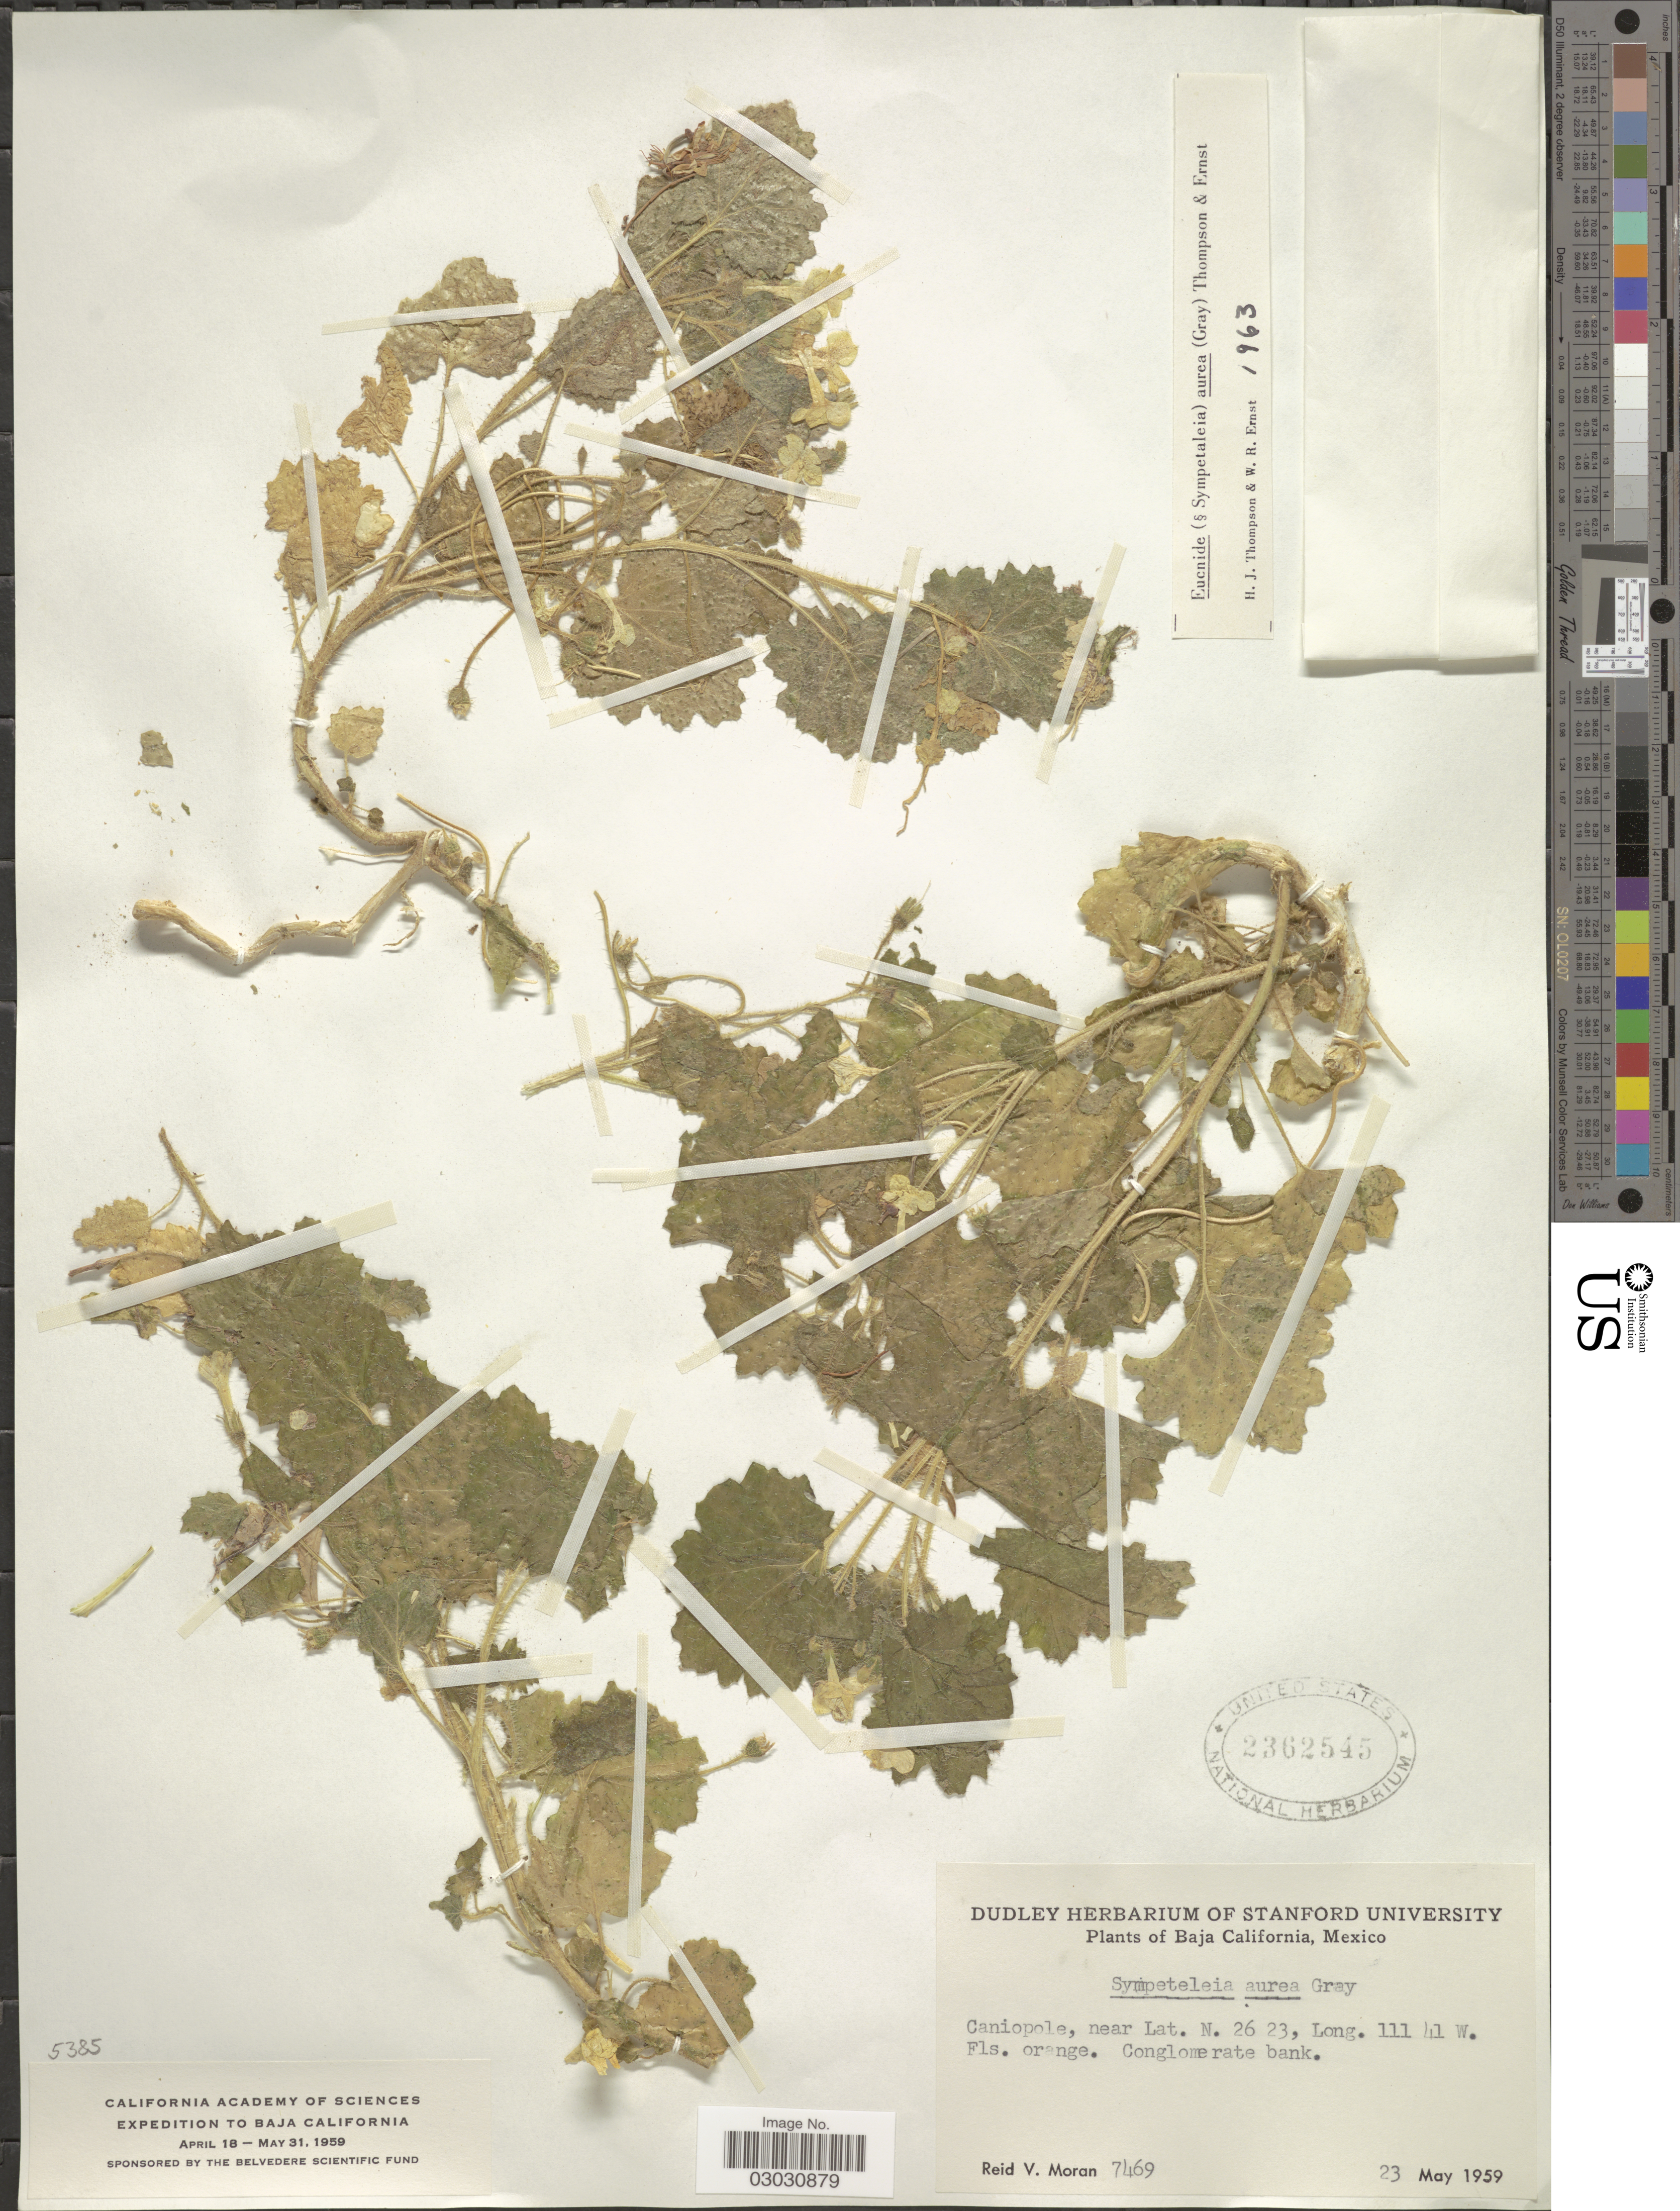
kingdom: Plantae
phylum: Tracheophyta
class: Magnoliopsida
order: Cornales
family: Loasaceae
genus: Eucnide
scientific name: Eucnide aurea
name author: (A. Gray) H.J. Thomps. & W.R. Ernst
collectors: R. V. Moran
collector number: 7469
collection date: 1959-05-23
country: Mexico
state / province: Baja California Sur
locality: Caniopole.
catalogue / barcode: US 2362545